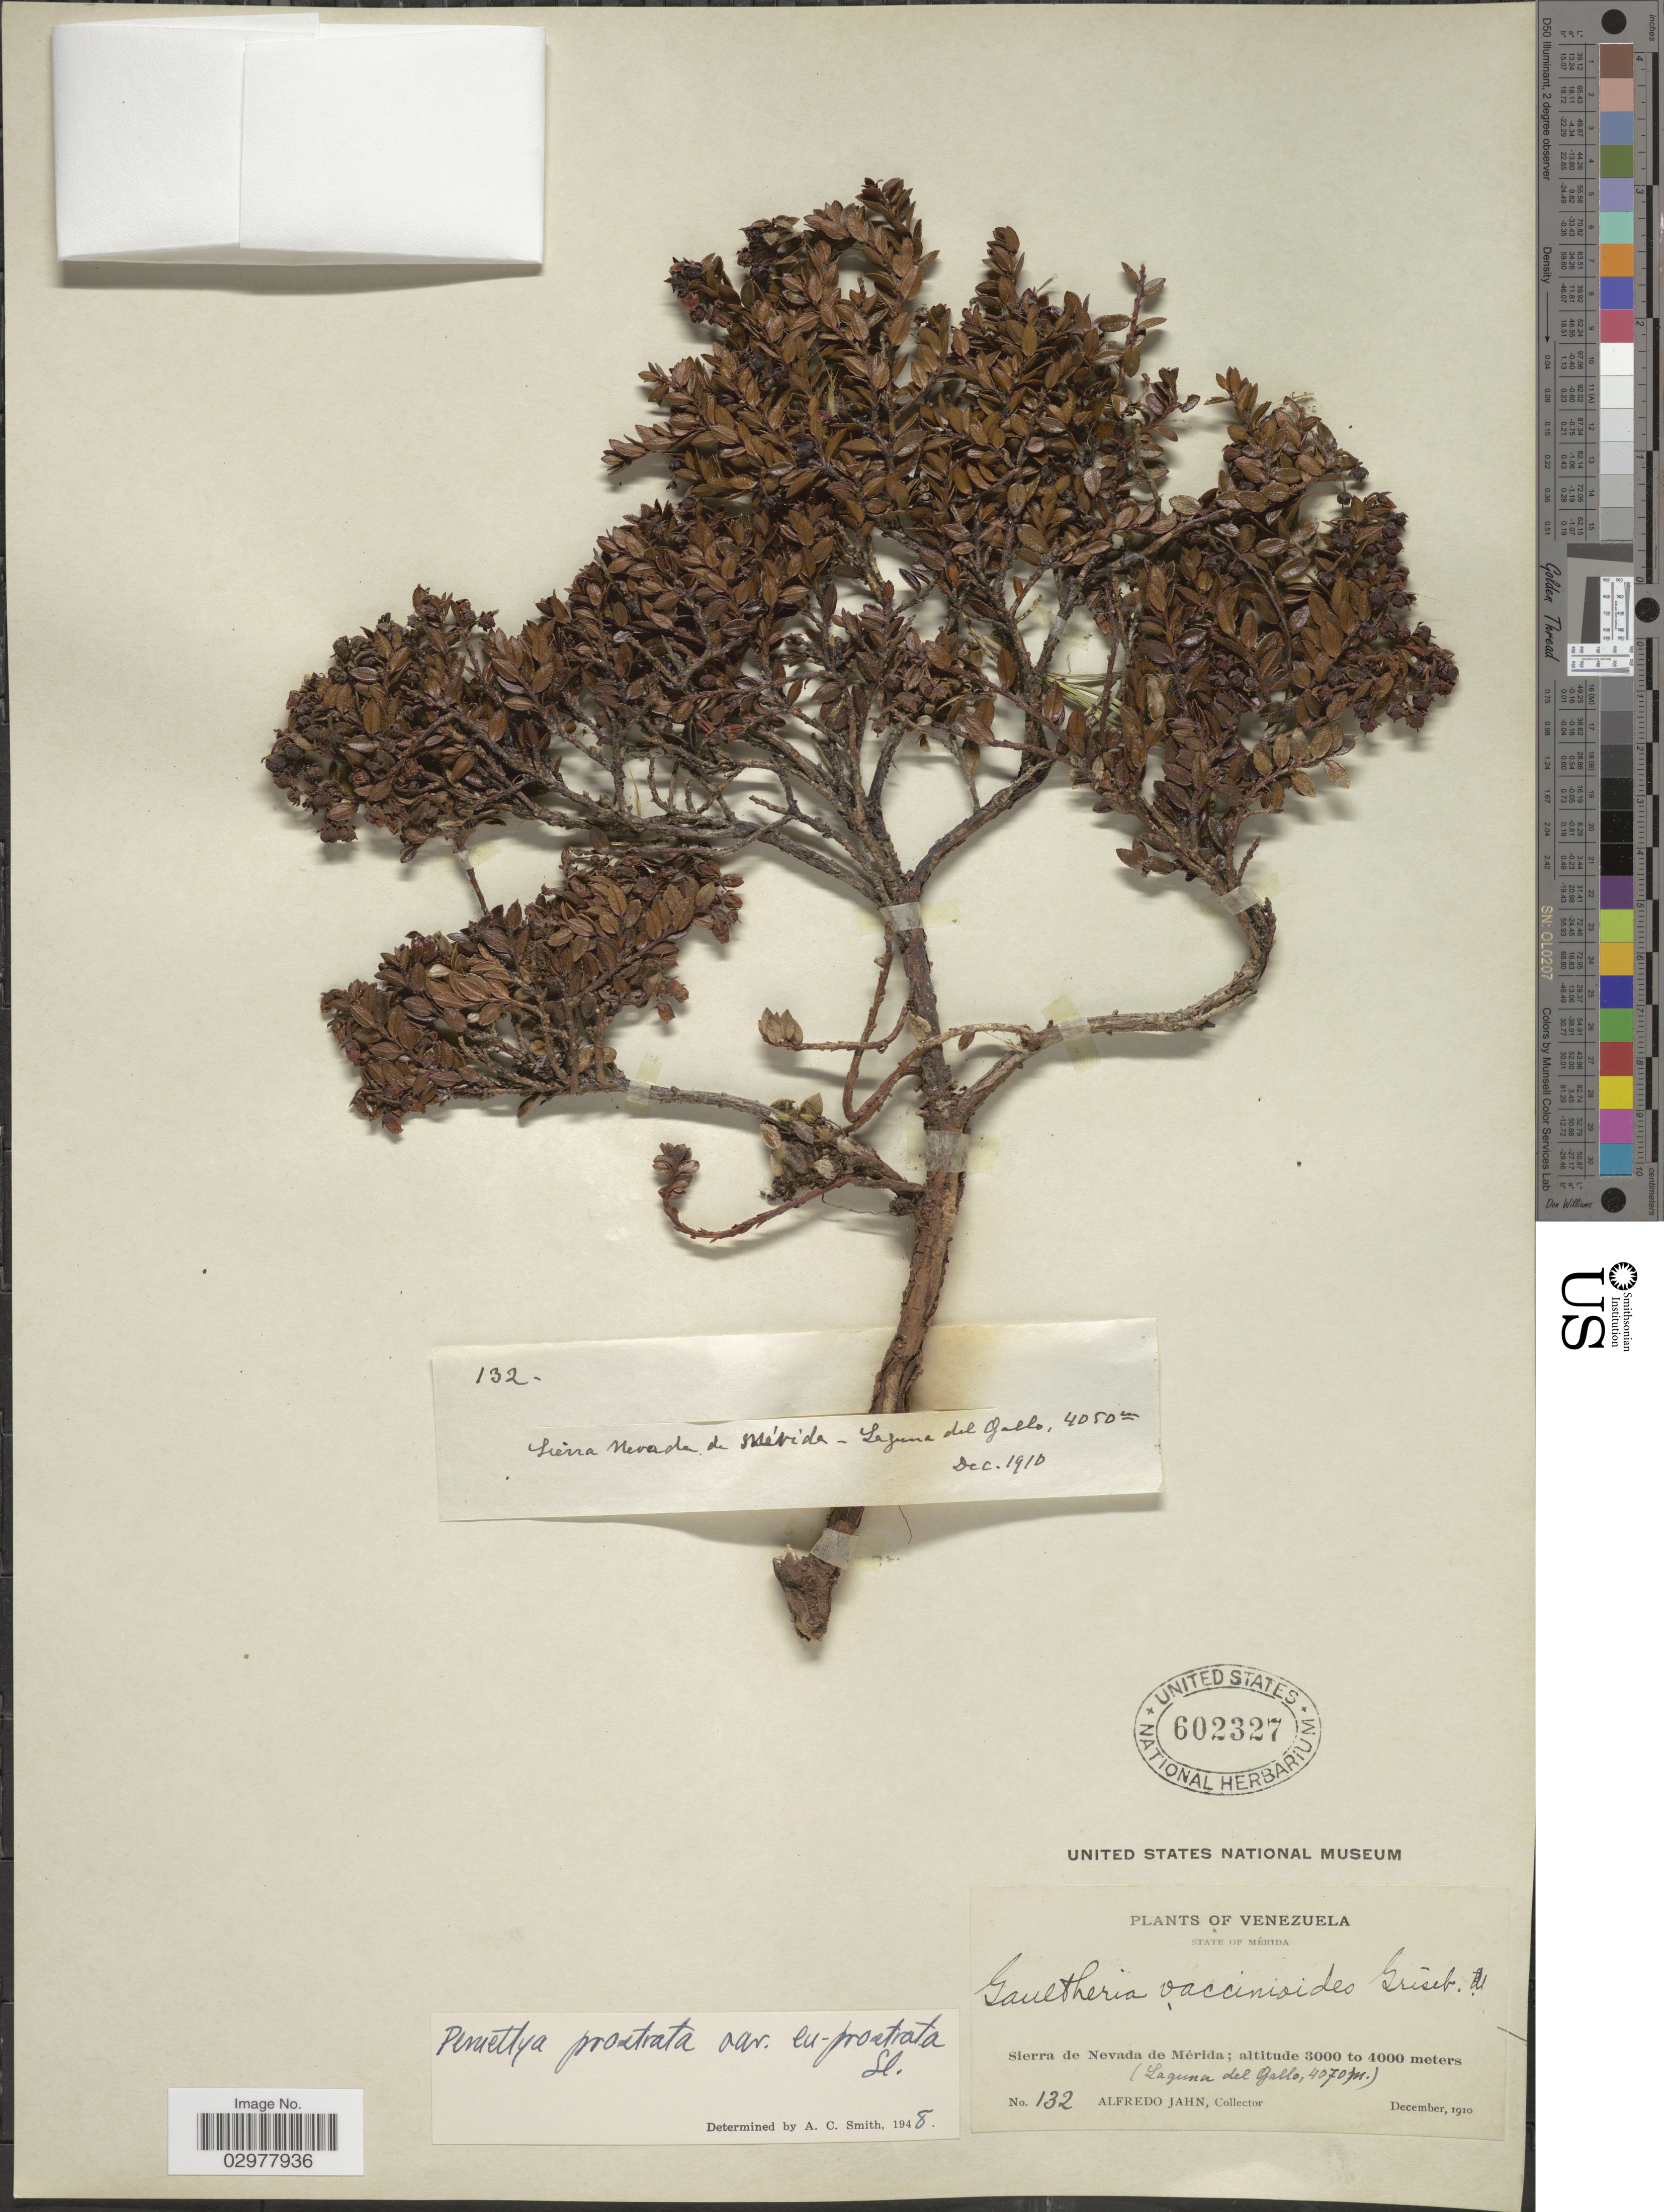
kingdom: Plantae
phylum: Tracheophyta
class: Magnoliopsida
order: Ericales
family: Ericaceae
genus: Pernettya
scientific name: Pernettya prostrata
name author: (Cav.) DC.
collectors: A. Jahn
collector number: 132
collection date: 1910-12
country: Venezuela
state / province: Mérida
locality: Sierra de Nevada de Mérida. (Laguna del Gallo).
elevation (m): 4070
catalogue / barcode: US 602327